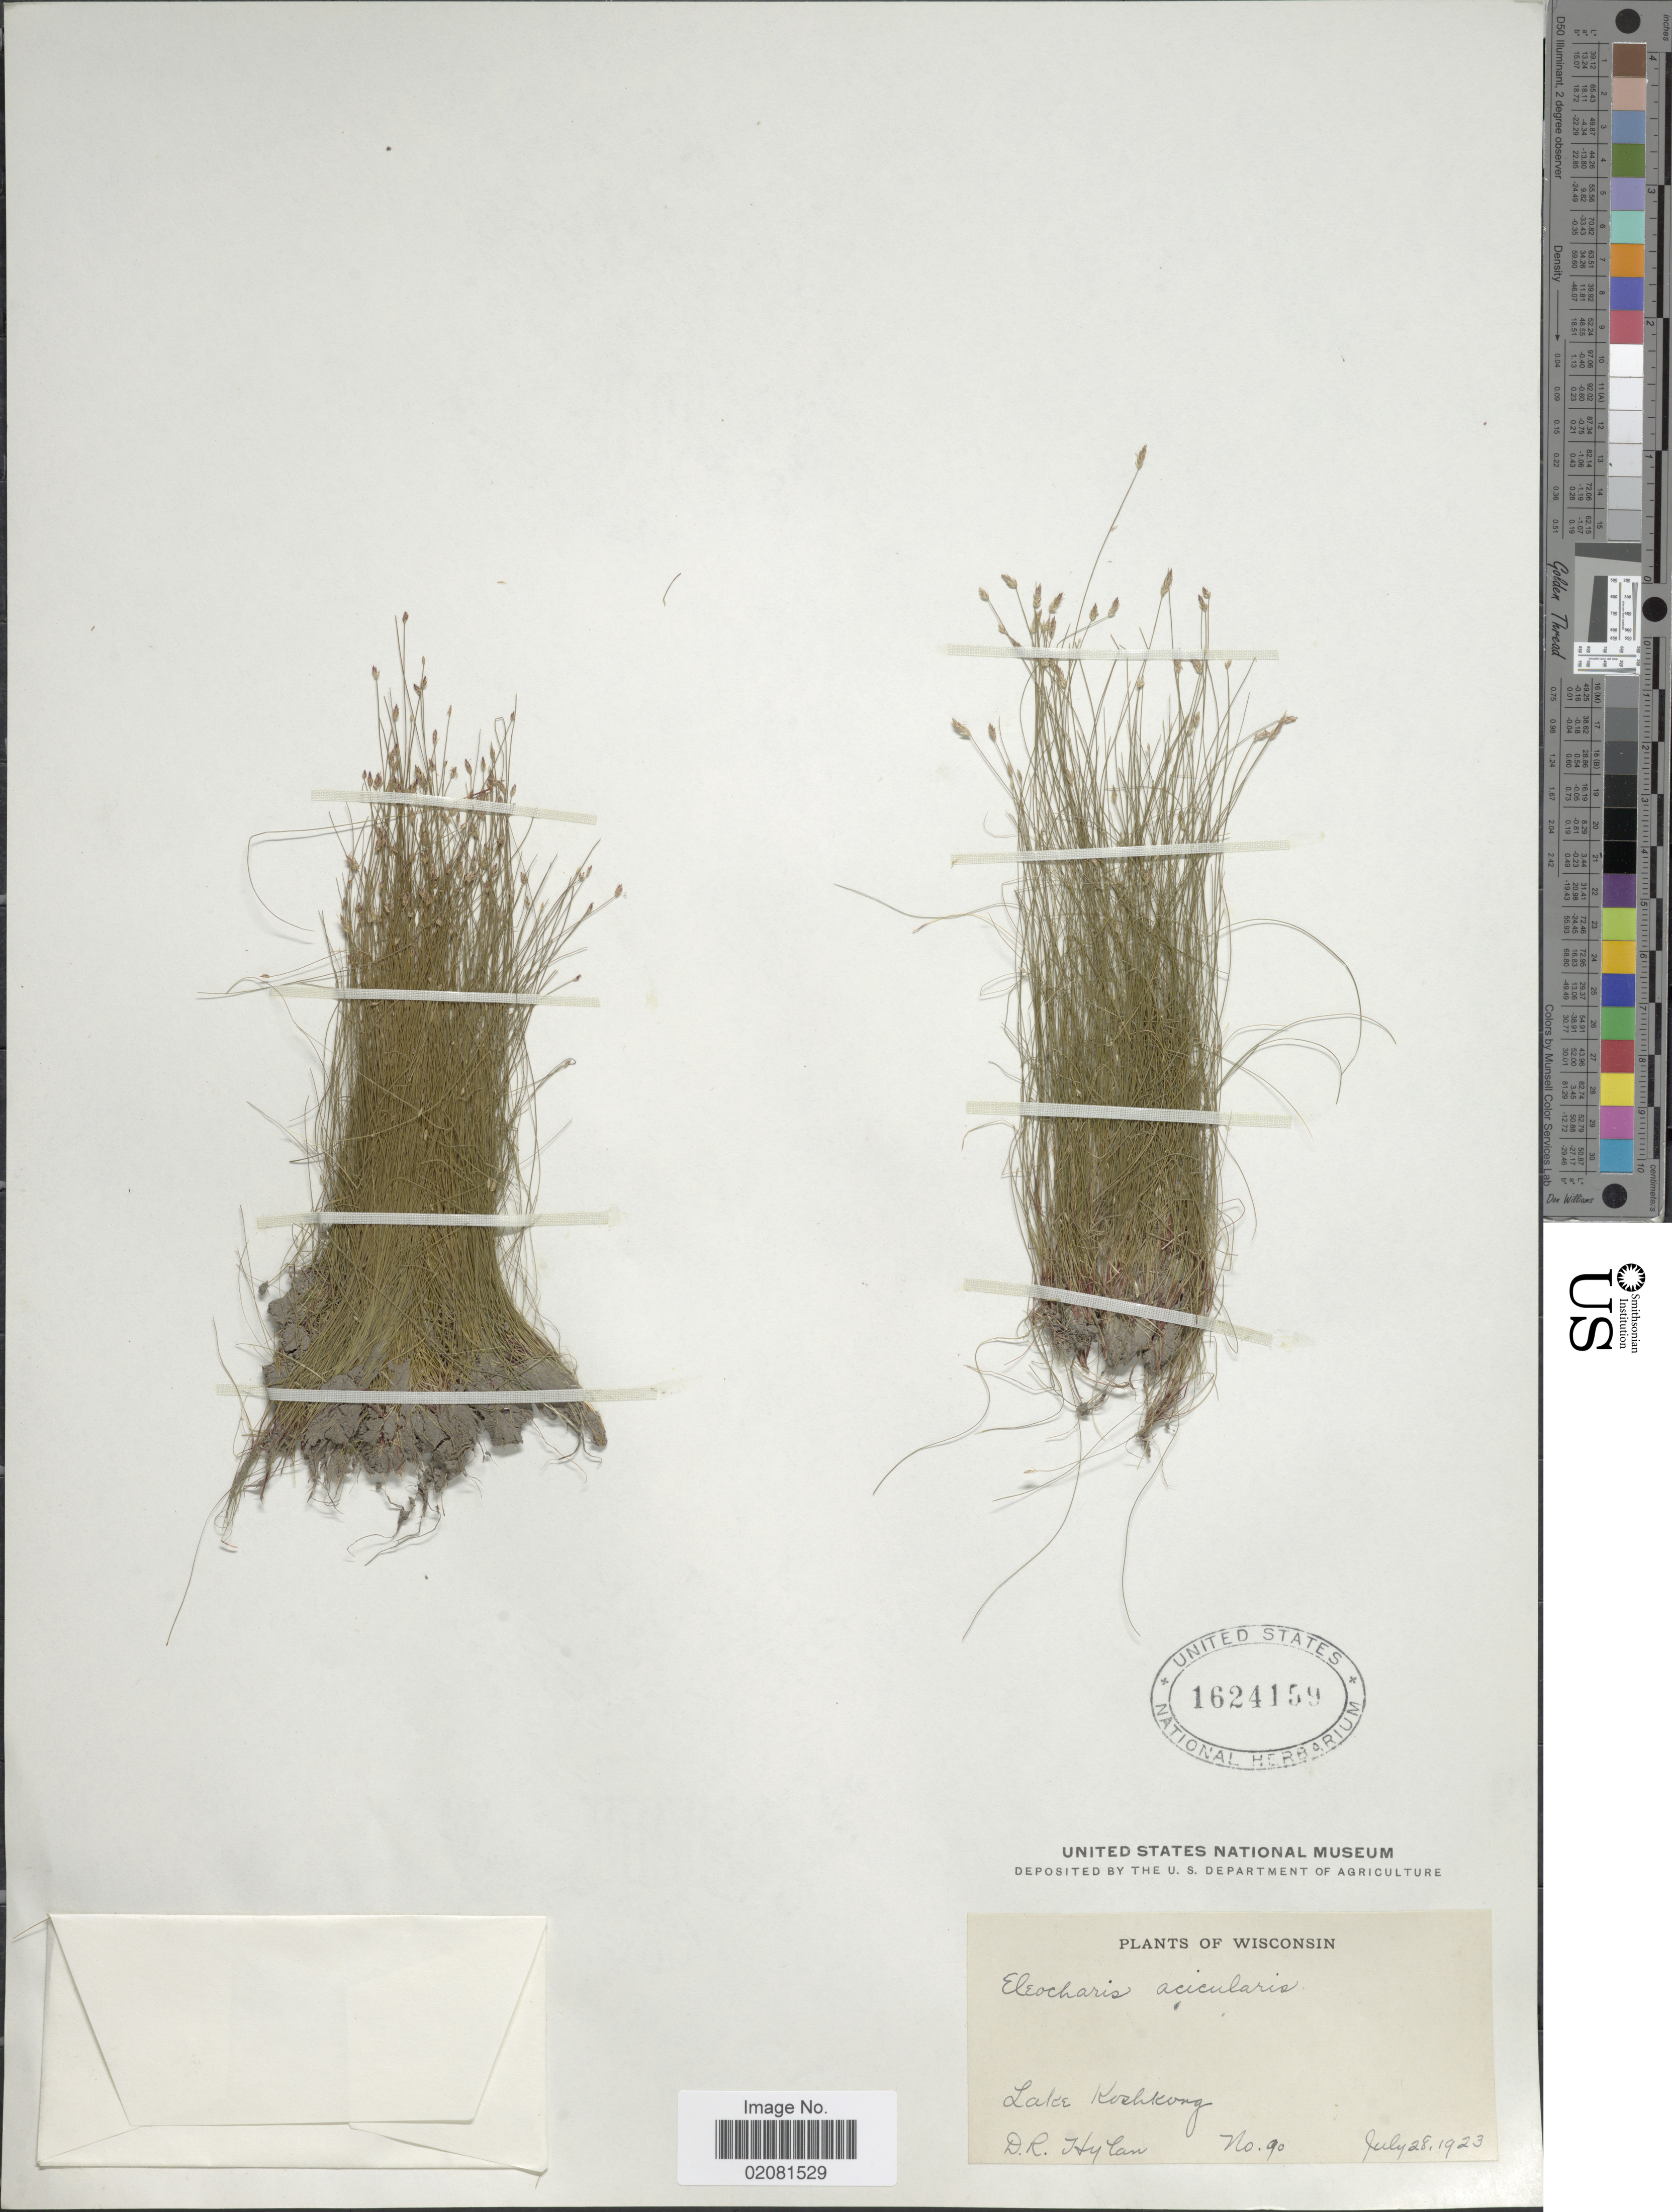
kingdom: Plantae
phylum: Tracheophyta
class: Liliopsida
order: Poales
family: Cyperaceae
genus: Eleocharis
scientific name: Eleocharis acicularis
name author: (L.) Roem. & Schult.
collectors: D. Hylan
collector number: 90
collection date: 1923-07-28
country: United States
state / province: Wisconsin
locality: Lake Koshkong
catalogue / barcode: US 1624159